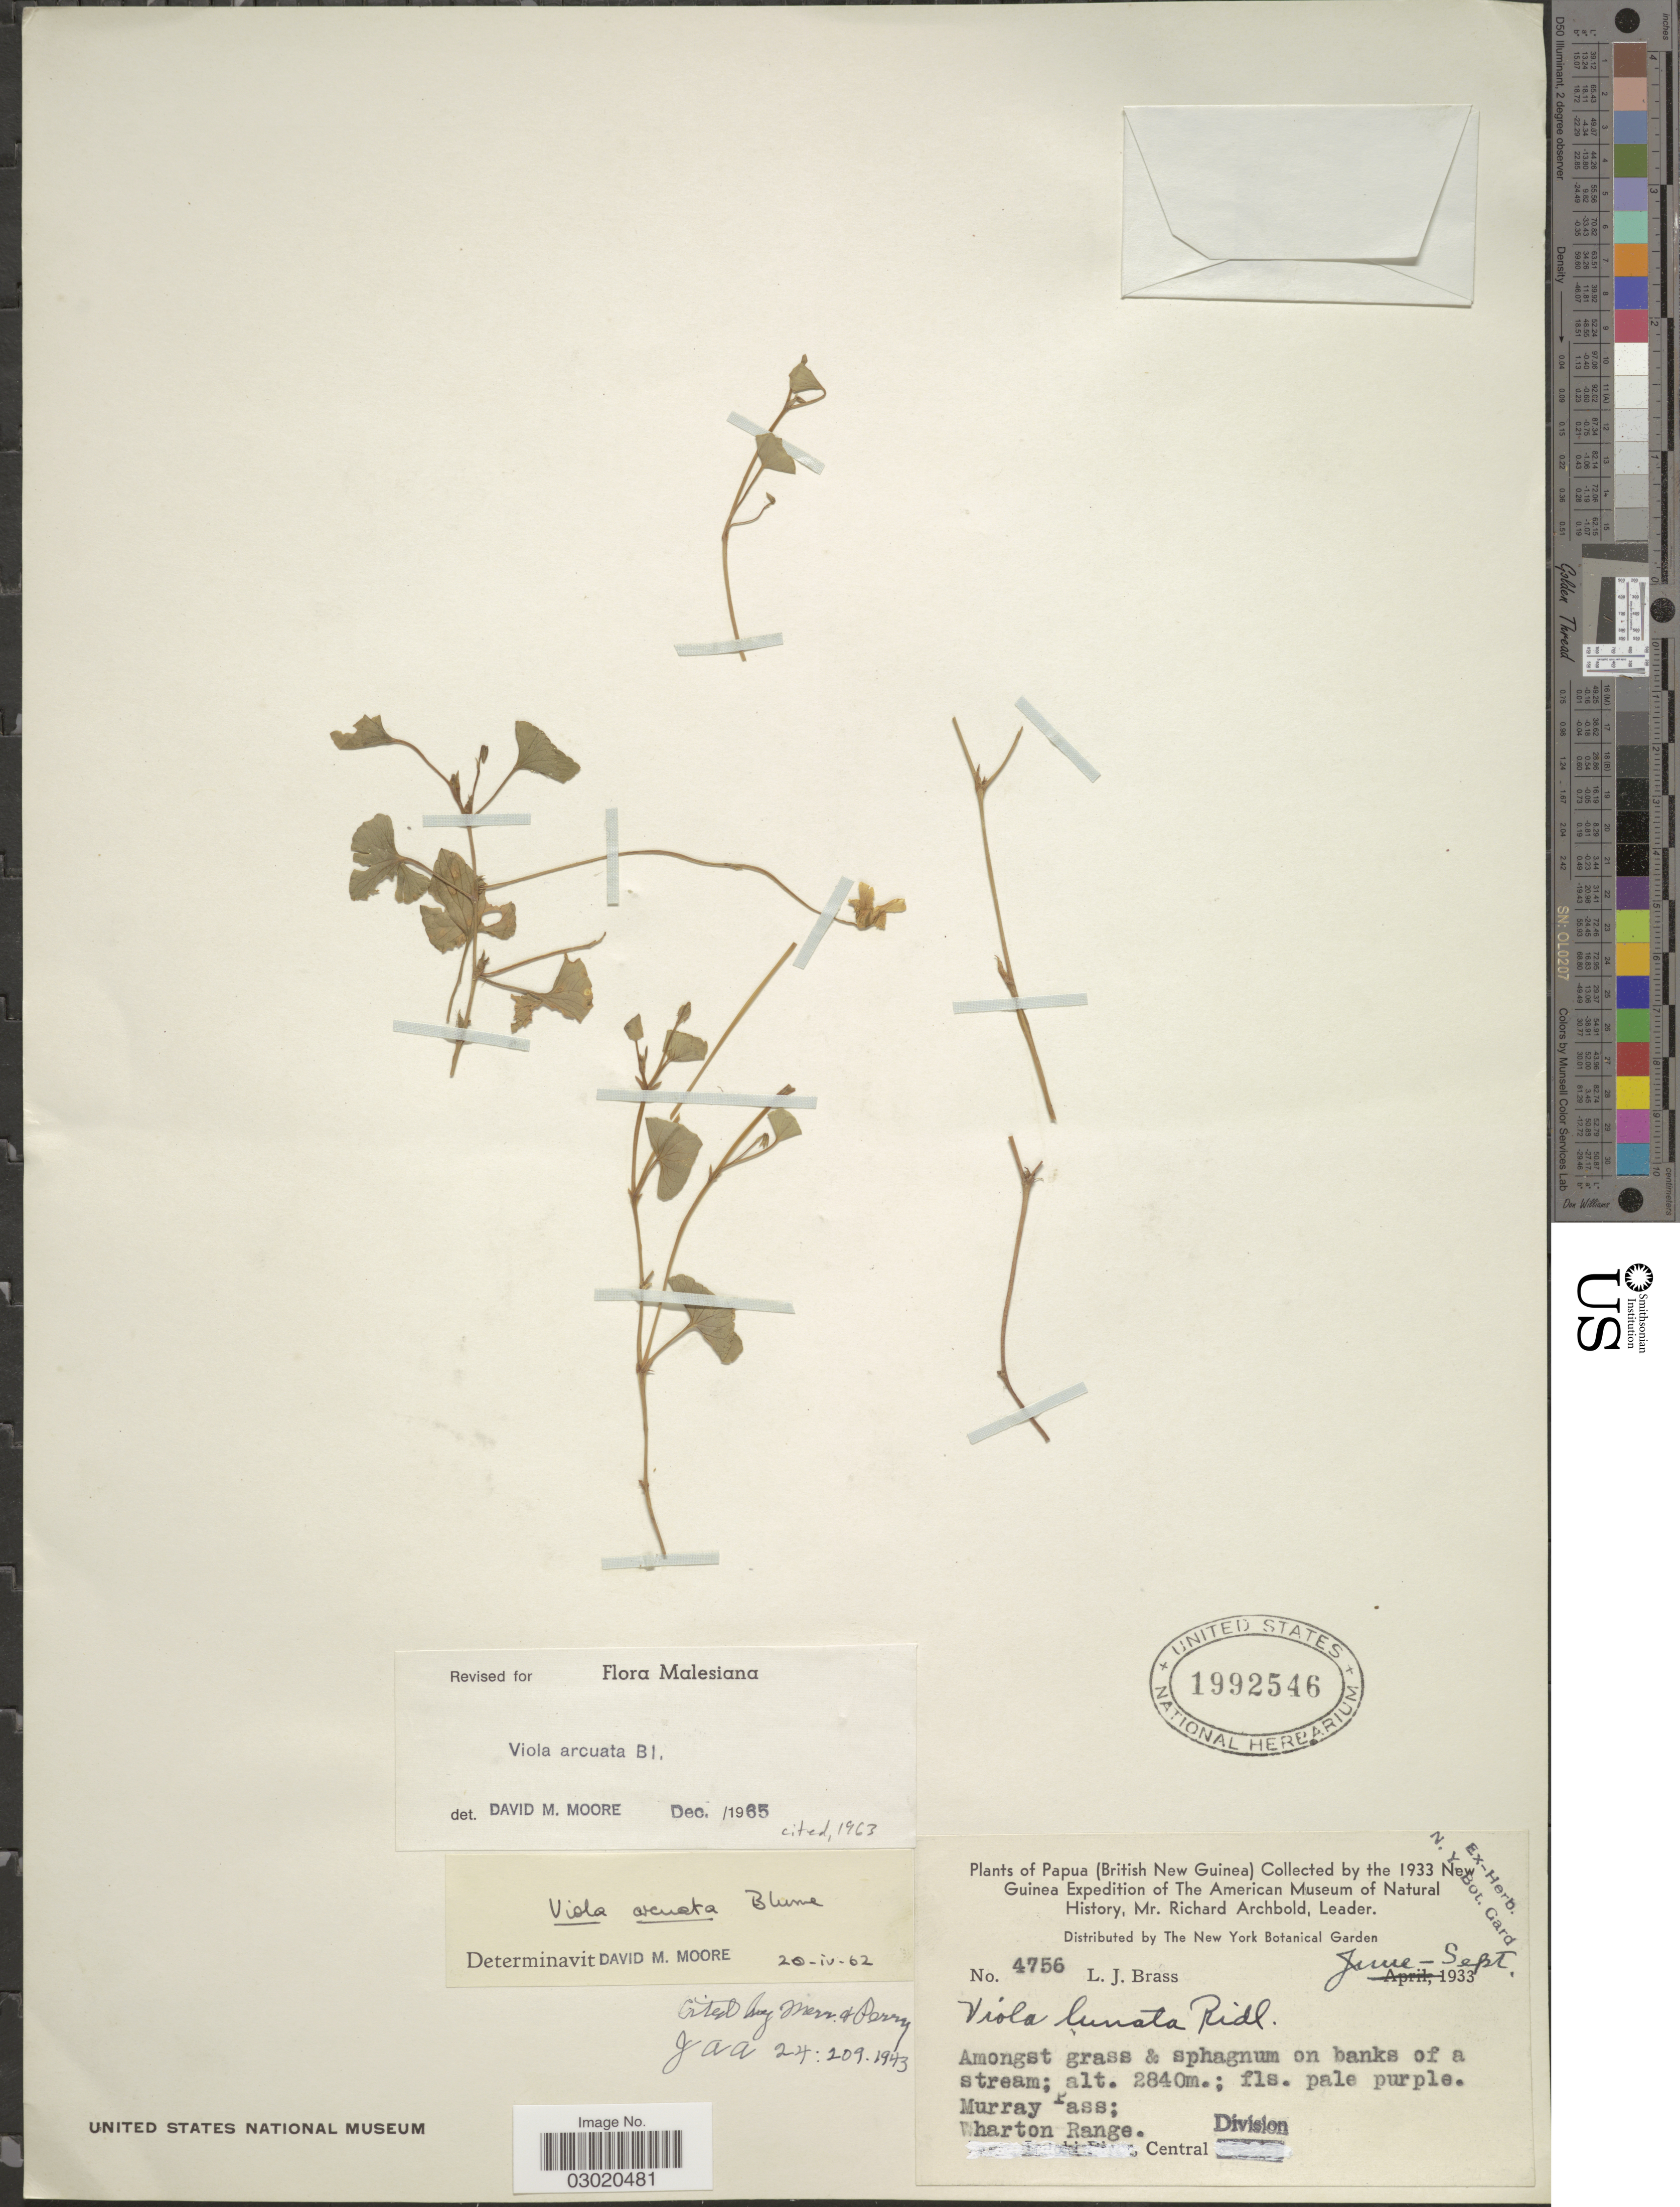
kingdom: Plantae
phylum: Tracheophyta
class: Magnoliopsida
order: Malpighiales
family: Violaceae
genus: Viola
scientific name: Viola arcuata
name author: Blume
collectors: L. J. Brass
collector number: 4756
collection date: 1933-06/1933-09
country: Papua New Guinea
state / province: Central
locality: Papua (British New Guinea). Murray Pass; Wharton Range, Central Division.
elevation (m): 2840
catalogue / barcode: US 1992546